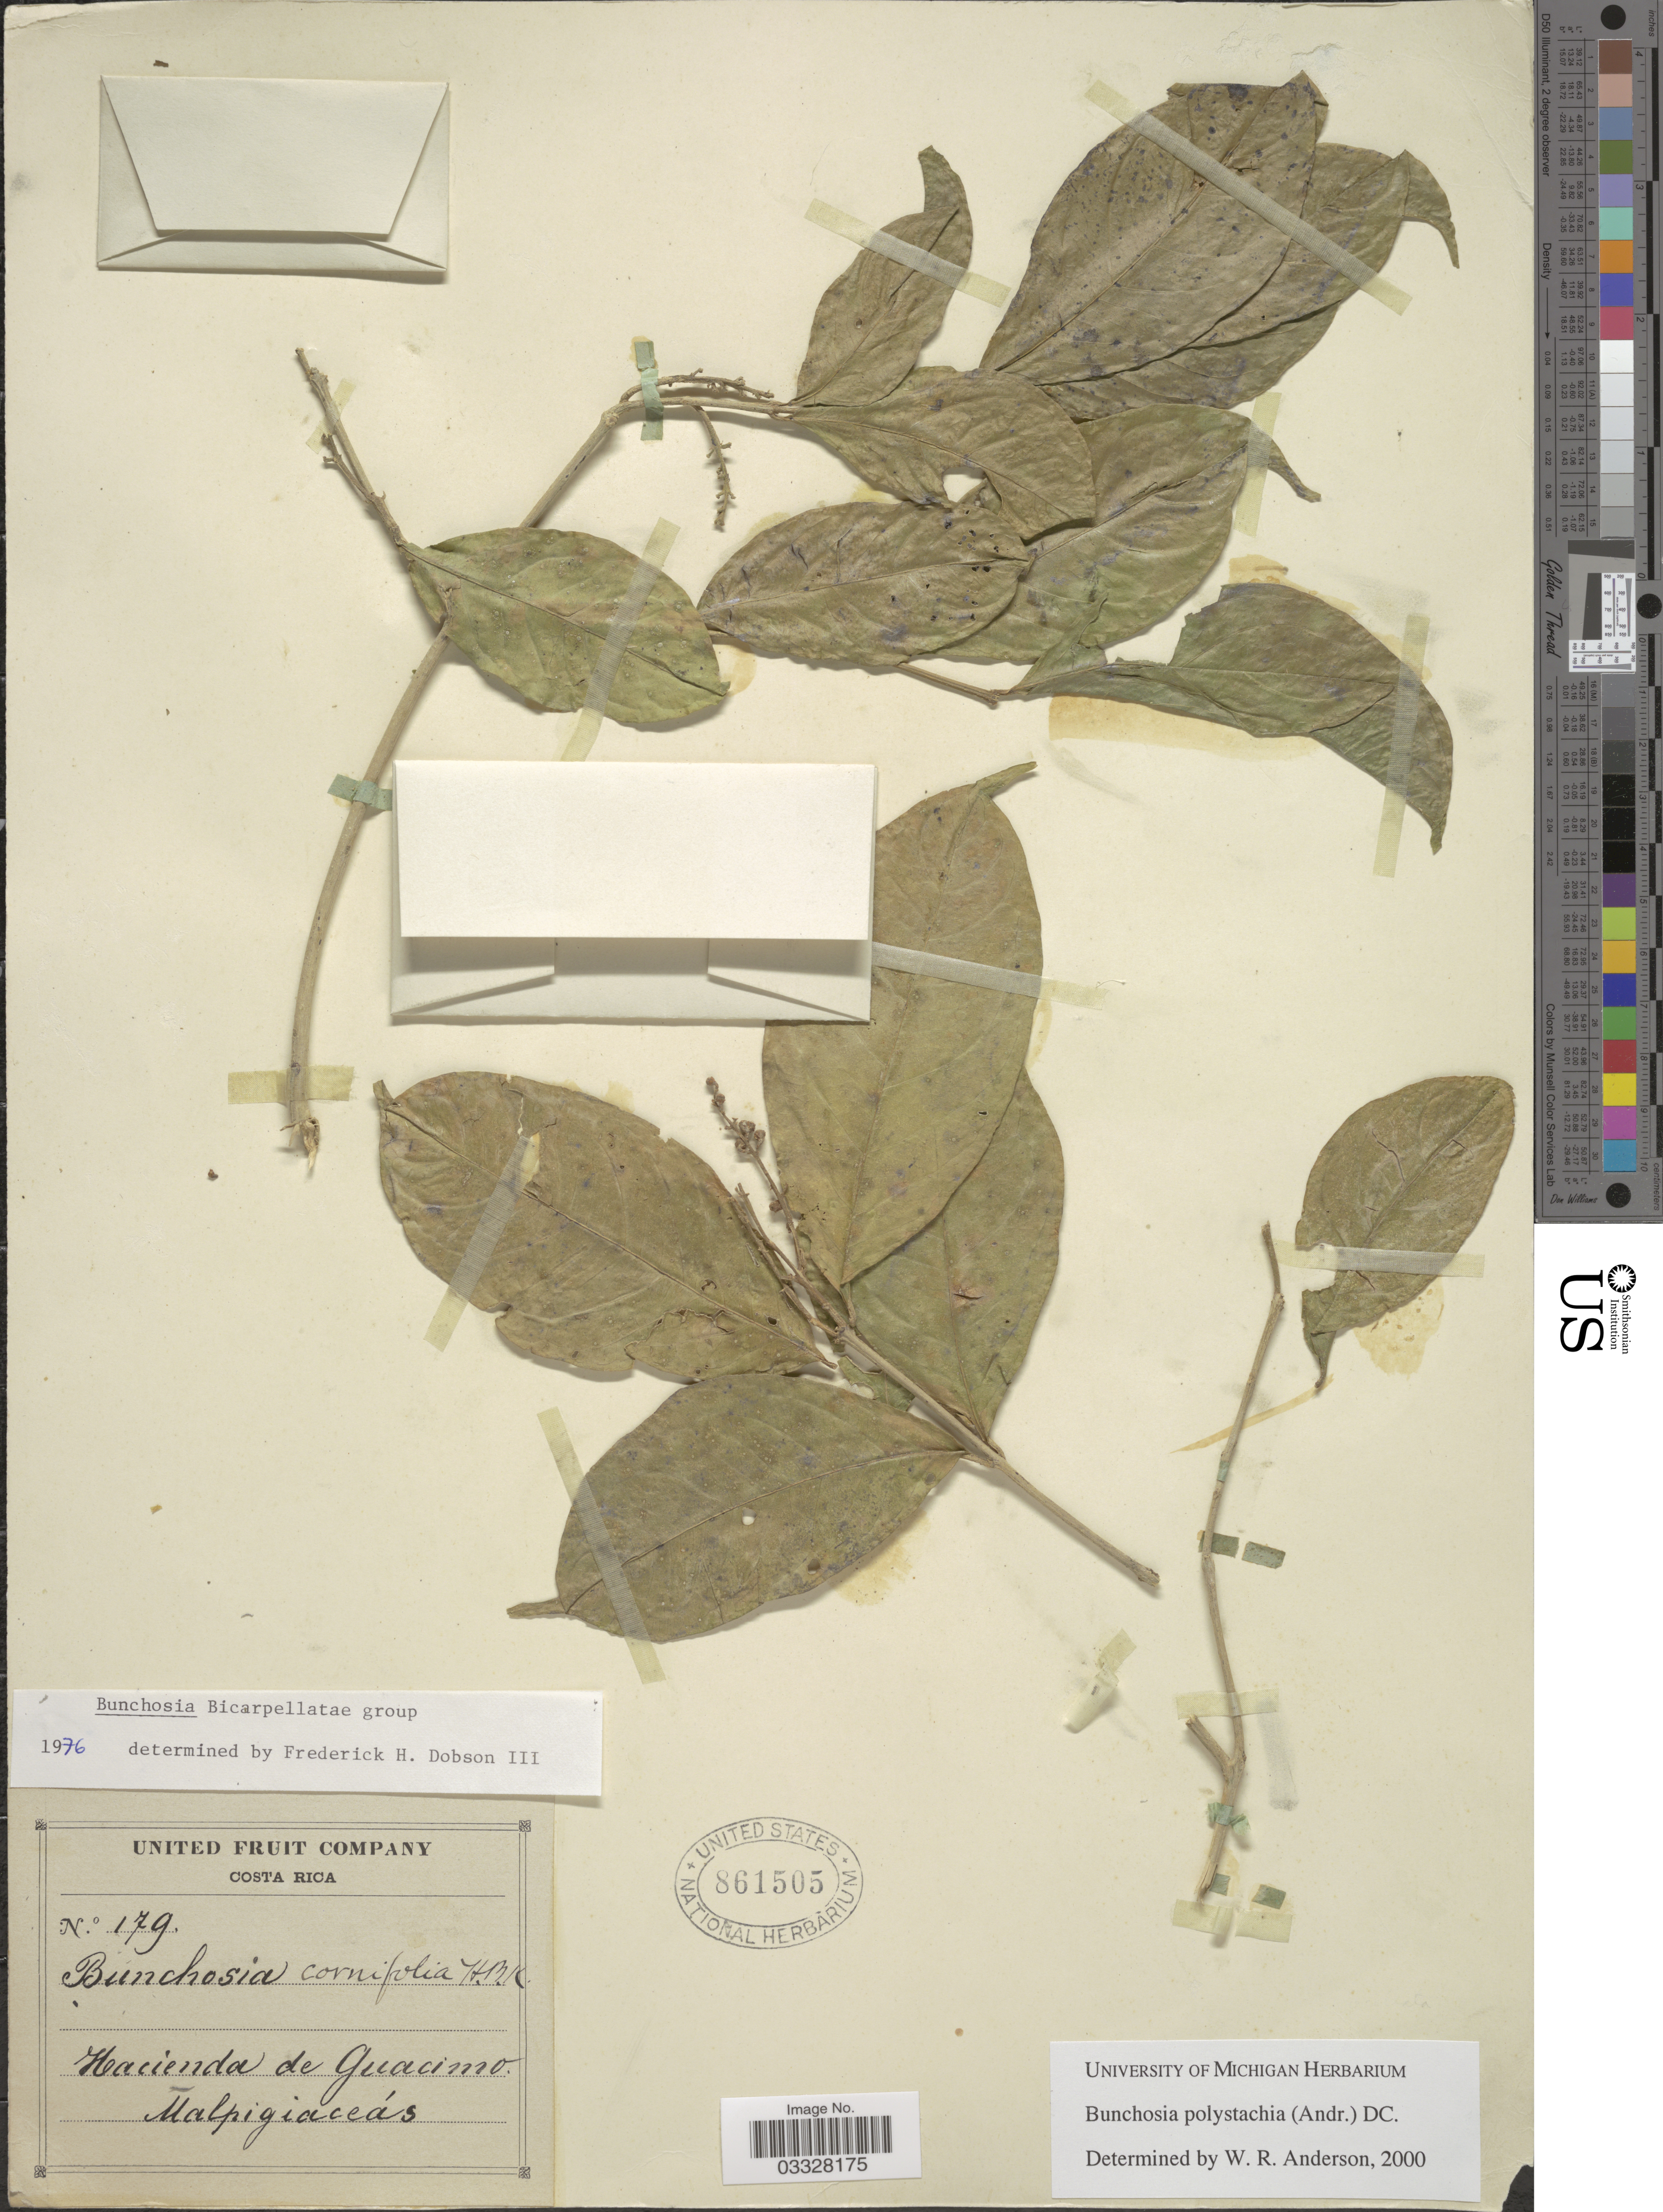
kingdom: Plantae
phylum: Tracheophyta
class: Magnoliopsida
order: Malpighiales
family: Malpighiaceae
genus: Bunchosia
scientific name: Bunchosia polystachya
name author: (Andrews) DC.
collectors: United Fruit Company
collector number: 179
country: Costa Rica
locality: Hacienda de Guacimo.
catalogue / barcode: US 861505